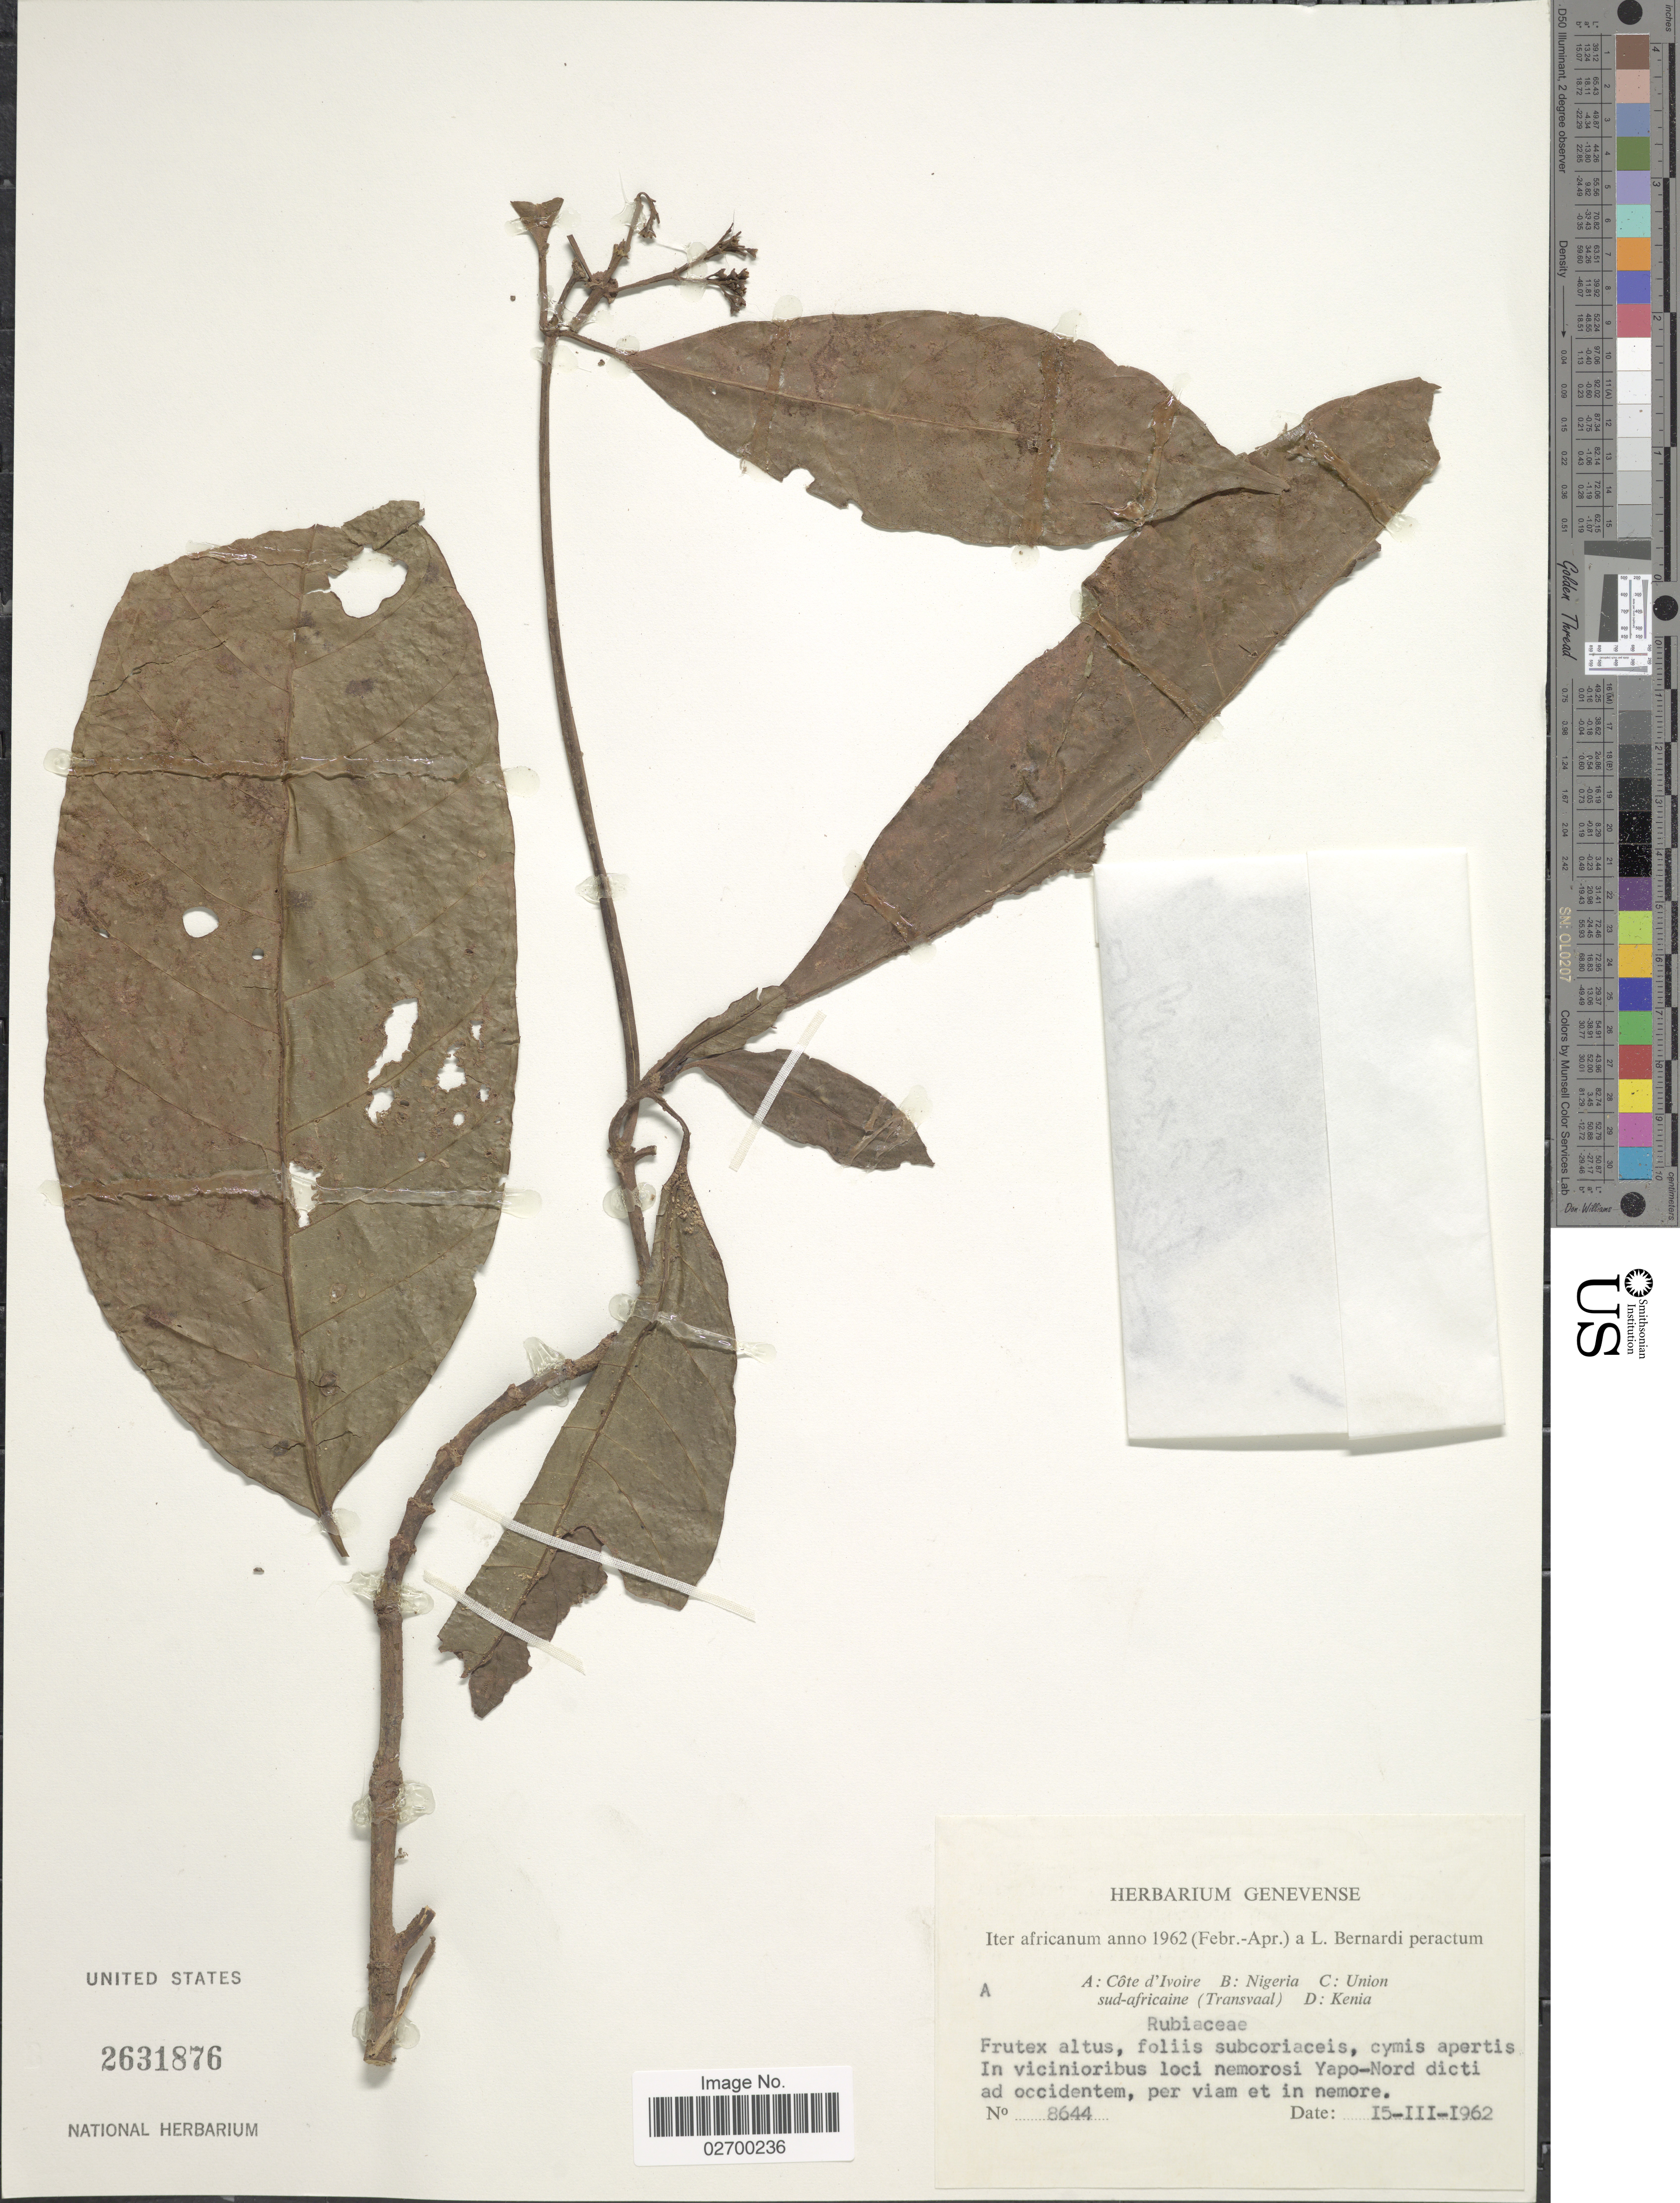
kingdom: Plantae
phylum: Tracheophyta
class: Magnoliopsida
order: Gentianales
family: Rubiaceae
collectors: L. Bernardi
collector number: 8644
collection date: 1962-03-15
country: Ivory Coast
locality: Cote d'Ivoire. In Vicionioribus loco nemorosi Yapo-Nord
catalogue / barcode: US 2631876